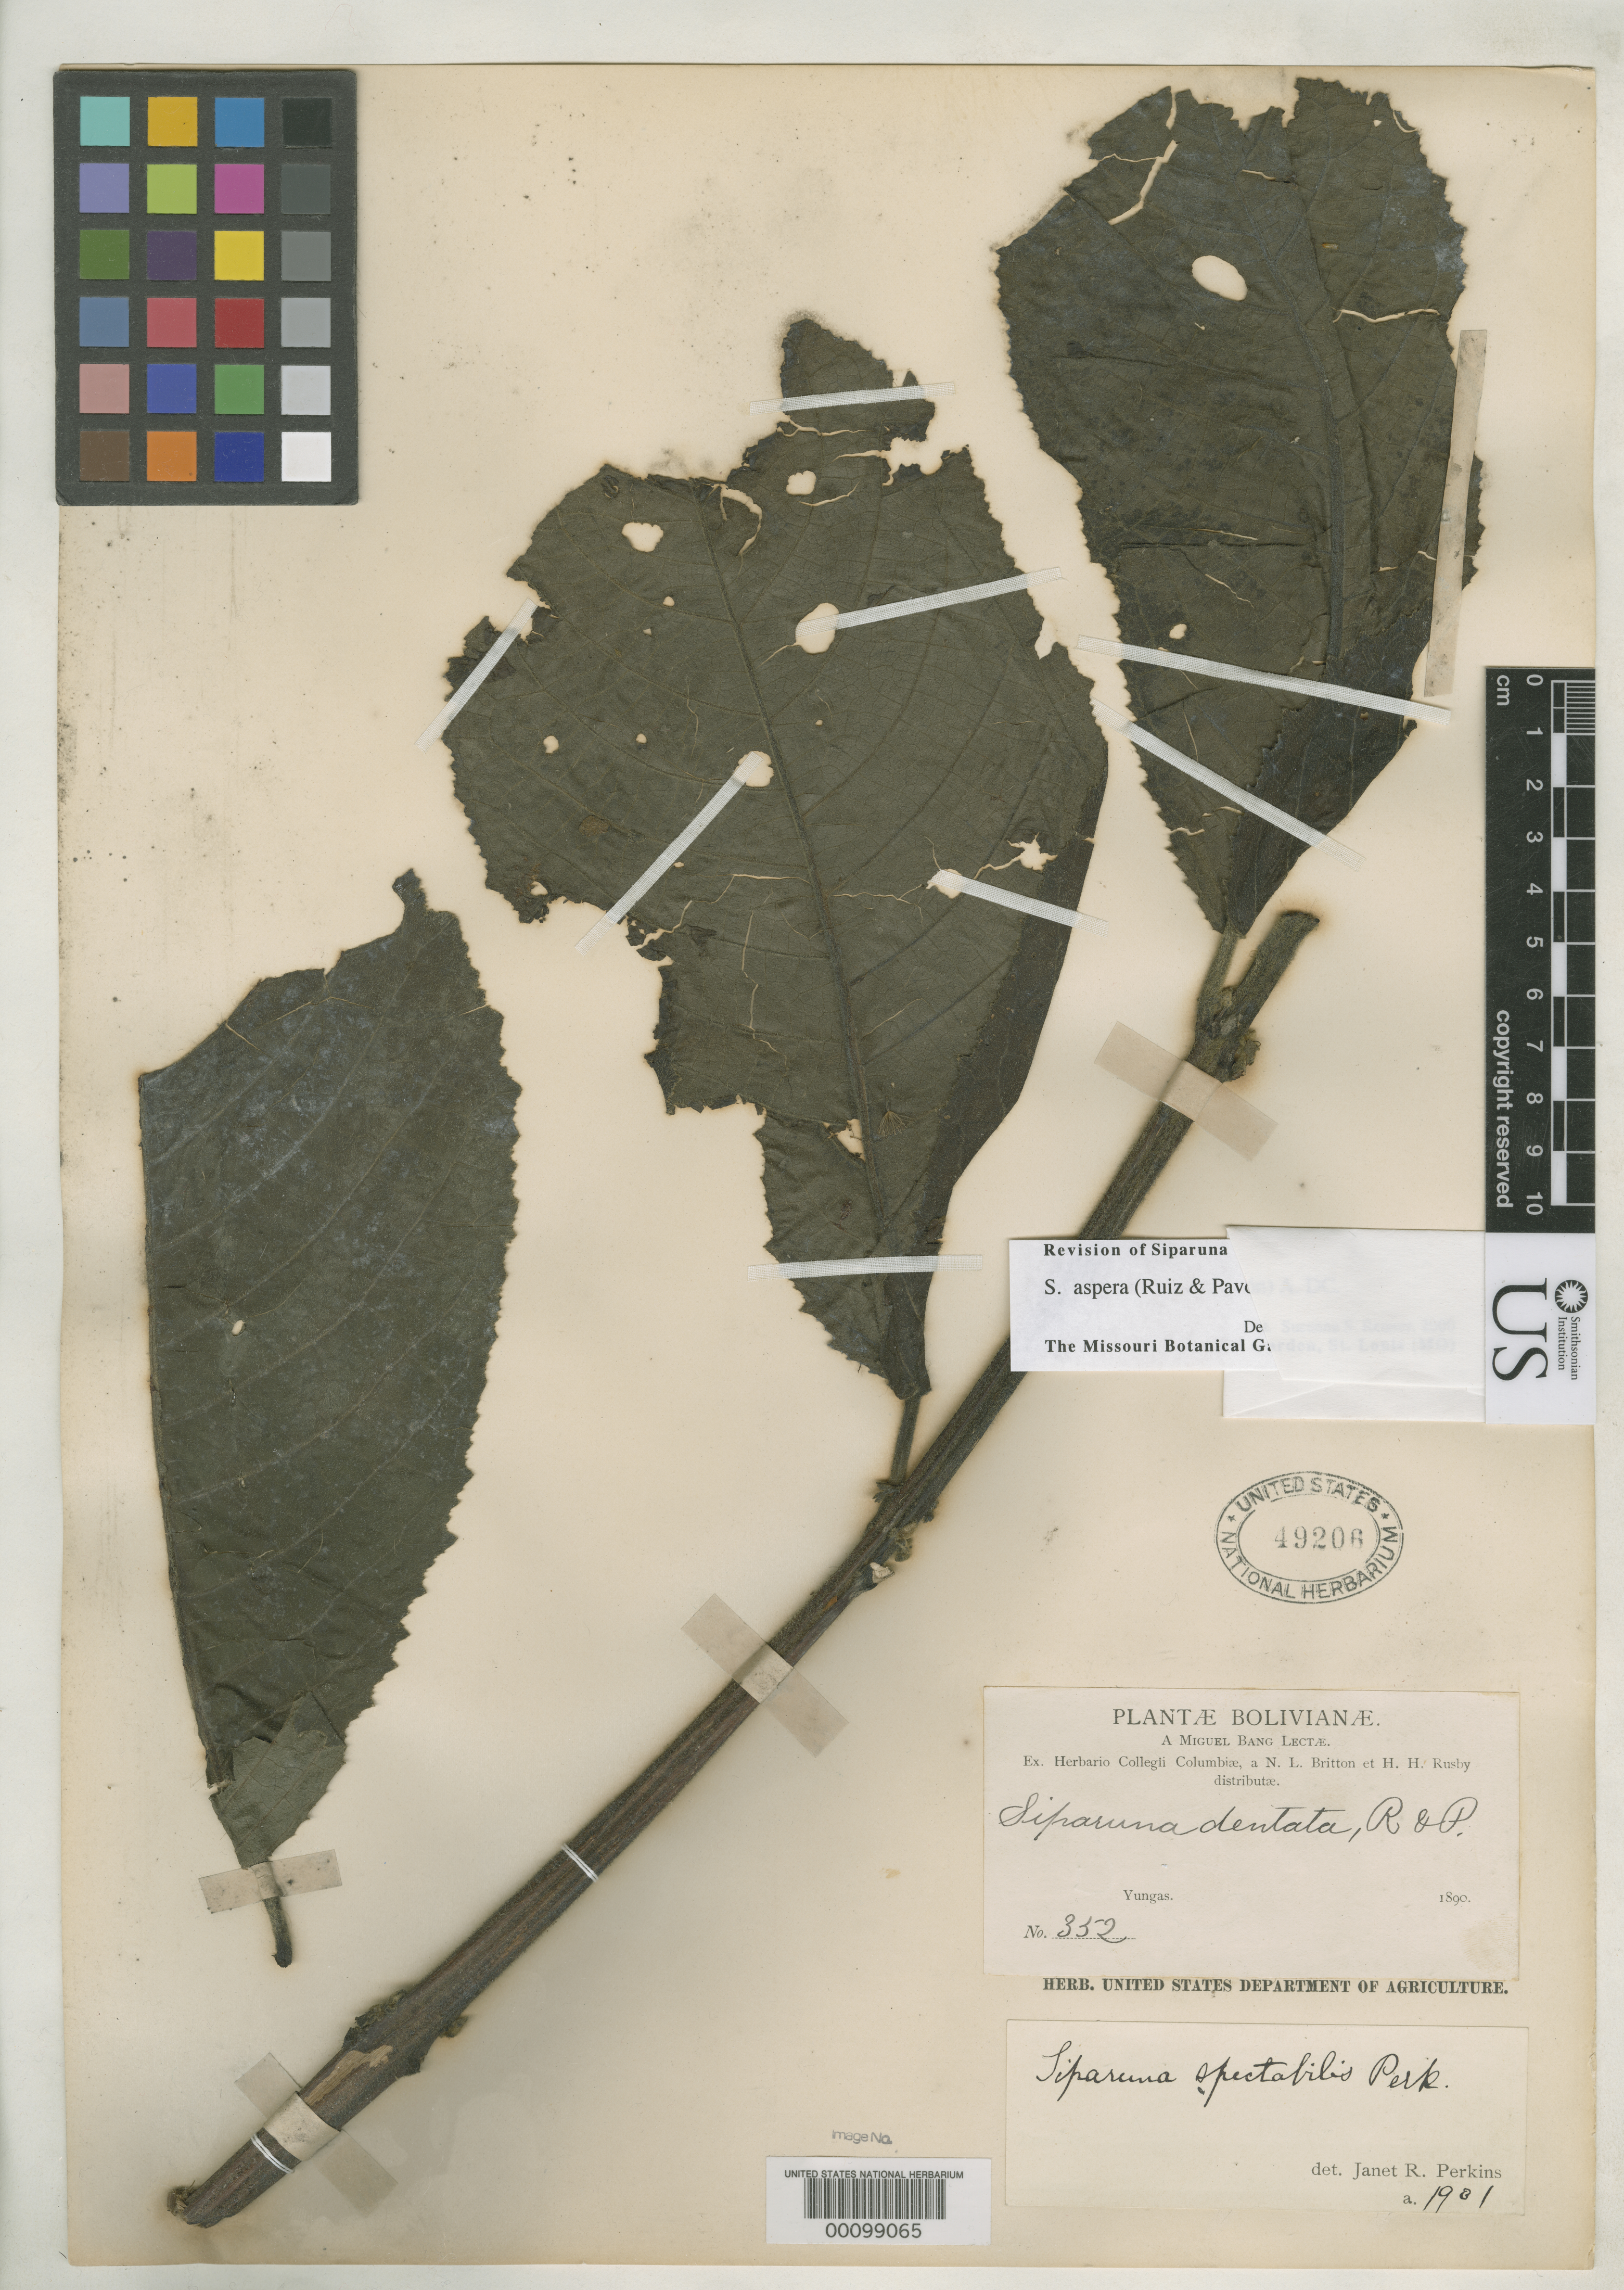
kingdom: Plantae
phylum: Tracheophyta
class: Magnoliopsida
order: Laurales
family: Siparunaceae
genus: Siparuna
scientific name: Siparuna spectabilis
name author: Perkins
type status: Isotype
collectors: M. Bang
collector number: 352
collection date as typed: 1890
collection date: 1890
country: Bolivia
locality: Yungas.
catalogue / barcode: US 49206